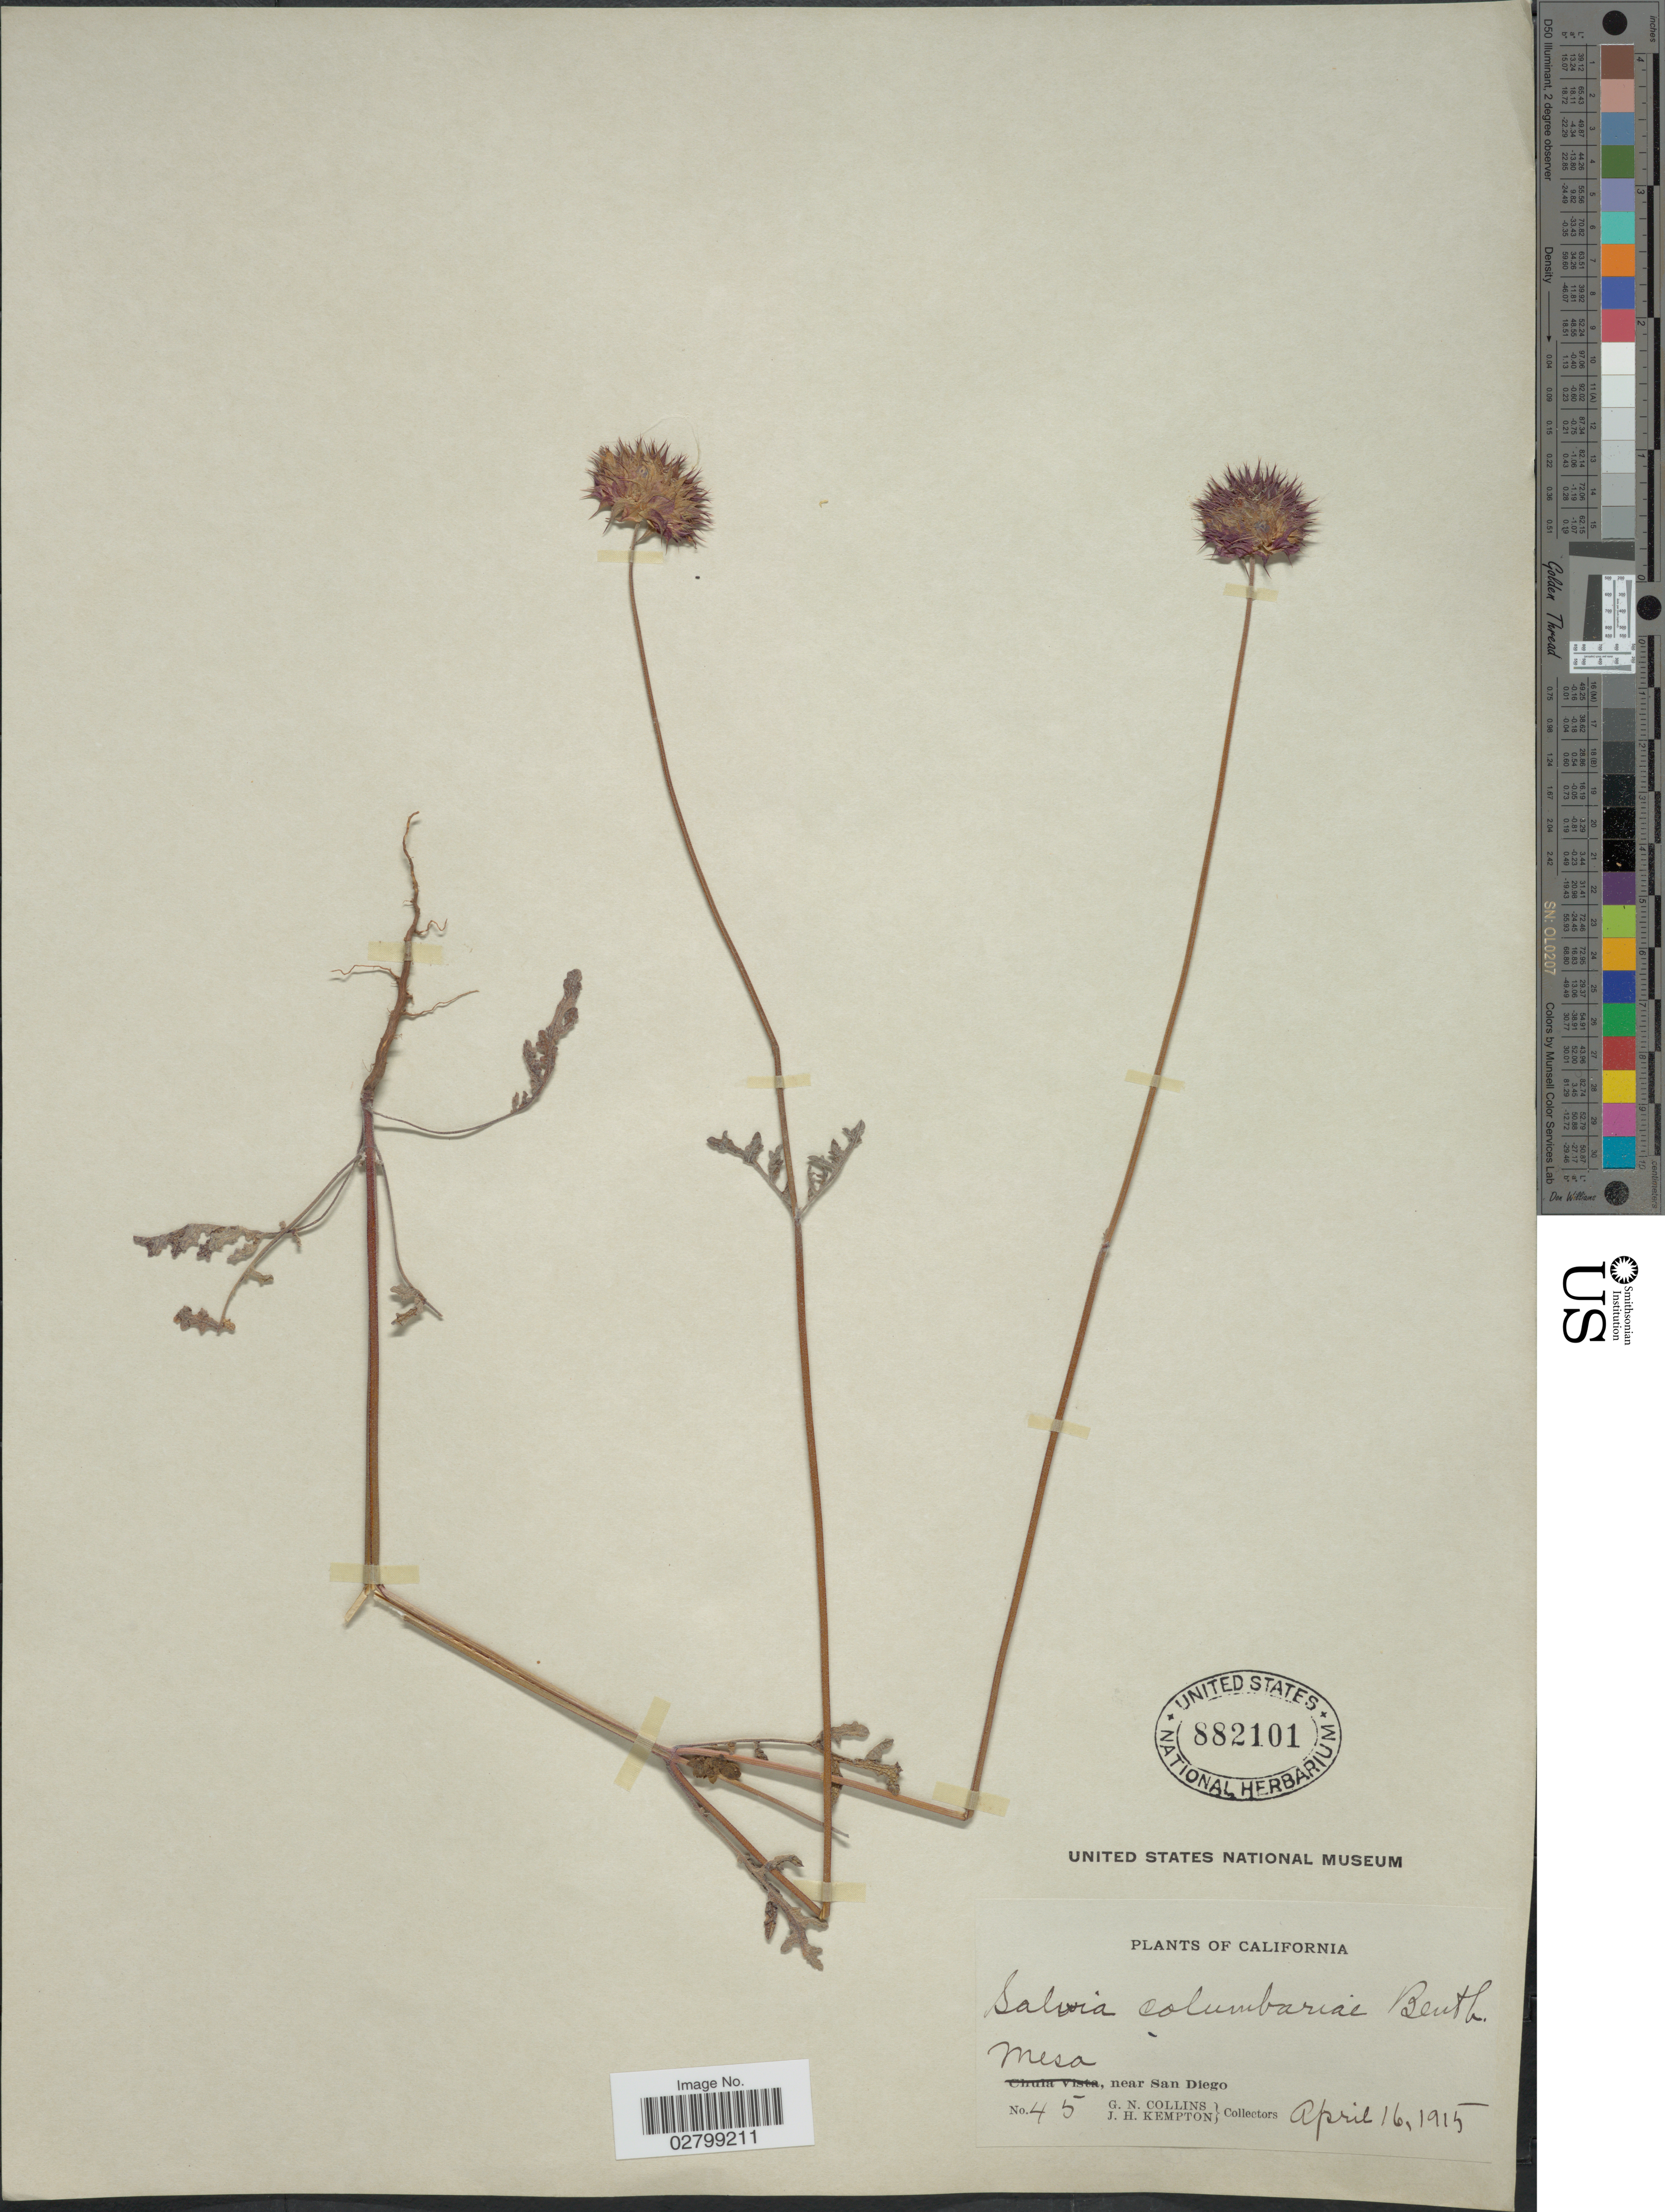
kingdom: Plantae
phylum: Tracheophyta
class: Magnoliopsida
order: Lamiales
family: Lamiaceae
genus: Salvia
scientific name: Salvia columbariae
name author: Benth.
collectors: G. Collins & J. H. Kempton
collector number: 45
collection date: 1915-04-16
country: United States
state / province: California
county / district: San Diego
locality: Mesa, near San Diego.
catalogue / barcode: US 882101